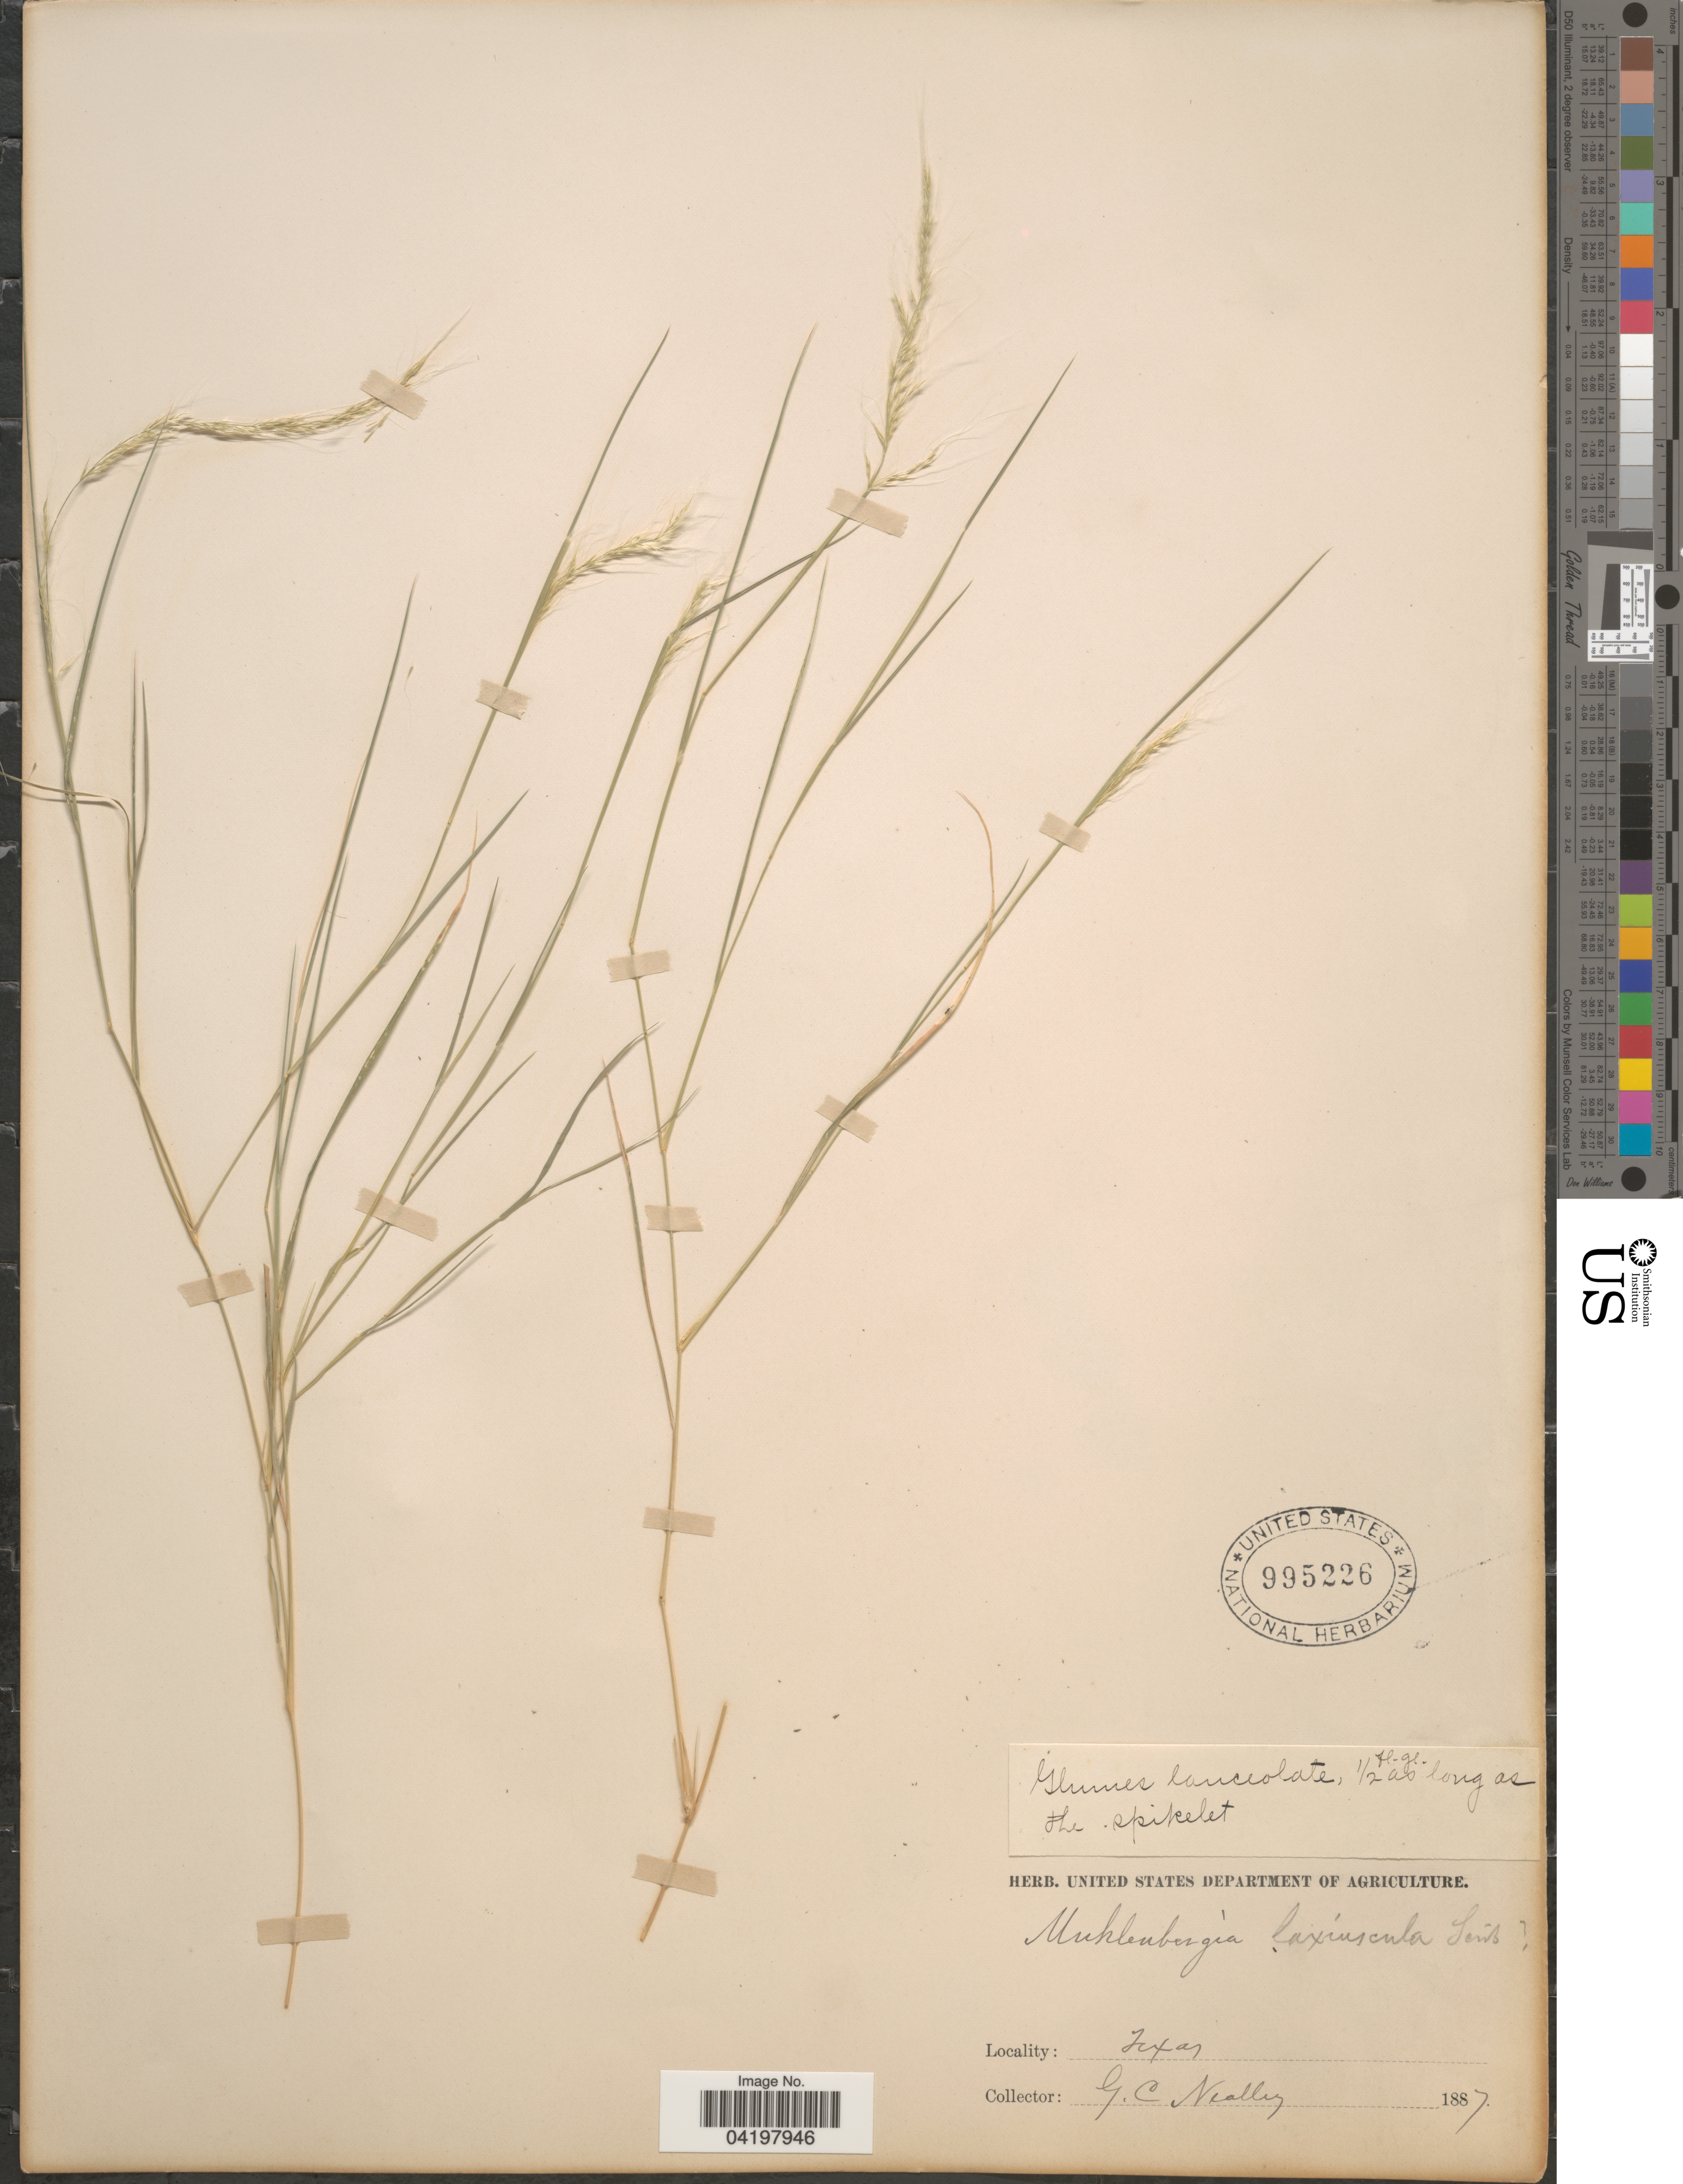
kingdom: Plantae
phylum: Tracheophyta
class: Liliopsida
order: Poales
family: Poaceae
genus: Muhlenbergia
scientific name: Muhlenbergia tenuifolia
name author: (Kunth) Kunth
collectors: G. C. Nealley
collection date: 1887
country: United States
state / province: Texas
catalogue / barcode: US 995226